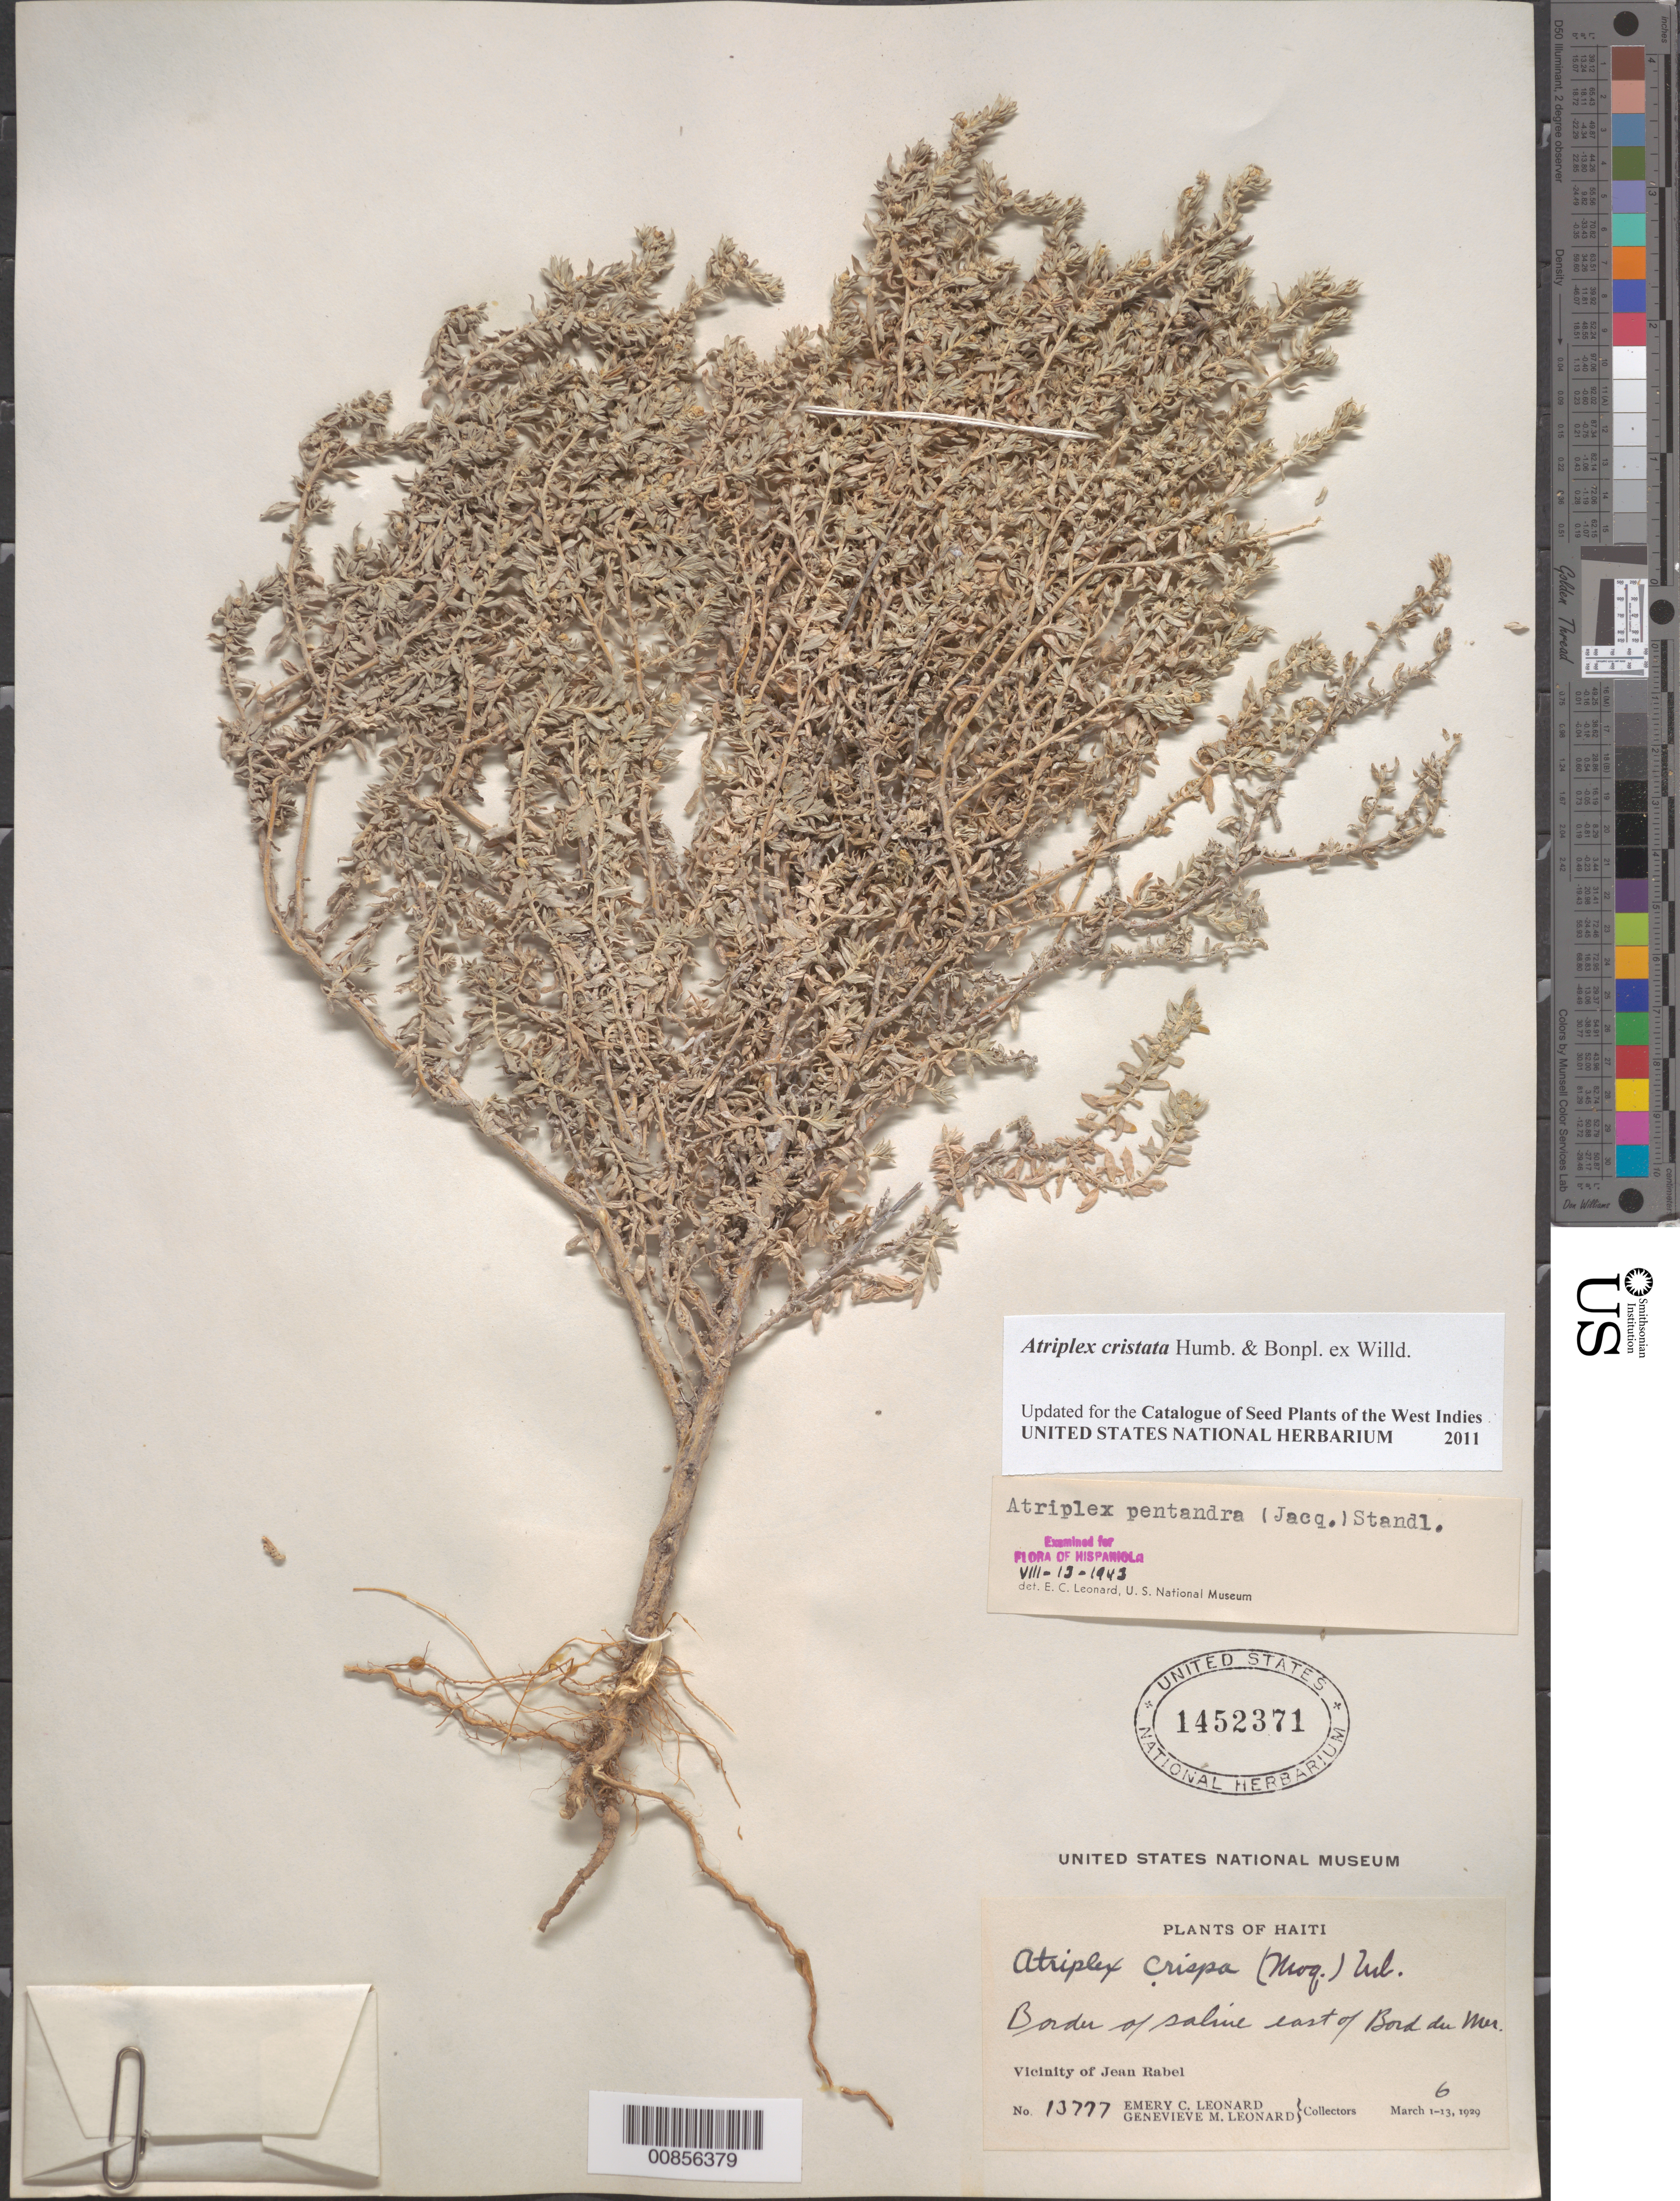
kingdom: Plantae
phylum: Tracheophyta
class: Magnoliopsida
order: Caryophyllales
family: Amaranthaceae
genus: Atriplex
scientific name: Atriplex pentandra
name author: (Jacq.) Standl.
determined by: Leonard, Emery C., (US)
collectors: E. C. Leonard & G. M. Leonard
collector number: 13777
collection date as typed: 06 Mar 1929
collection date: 1929-03-06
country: Haiti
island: Hispaniola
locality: Vicinity of Jean Rabel. Border of saline east of Bord du Mer.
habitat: Border of saline.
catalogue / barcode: US 1452371